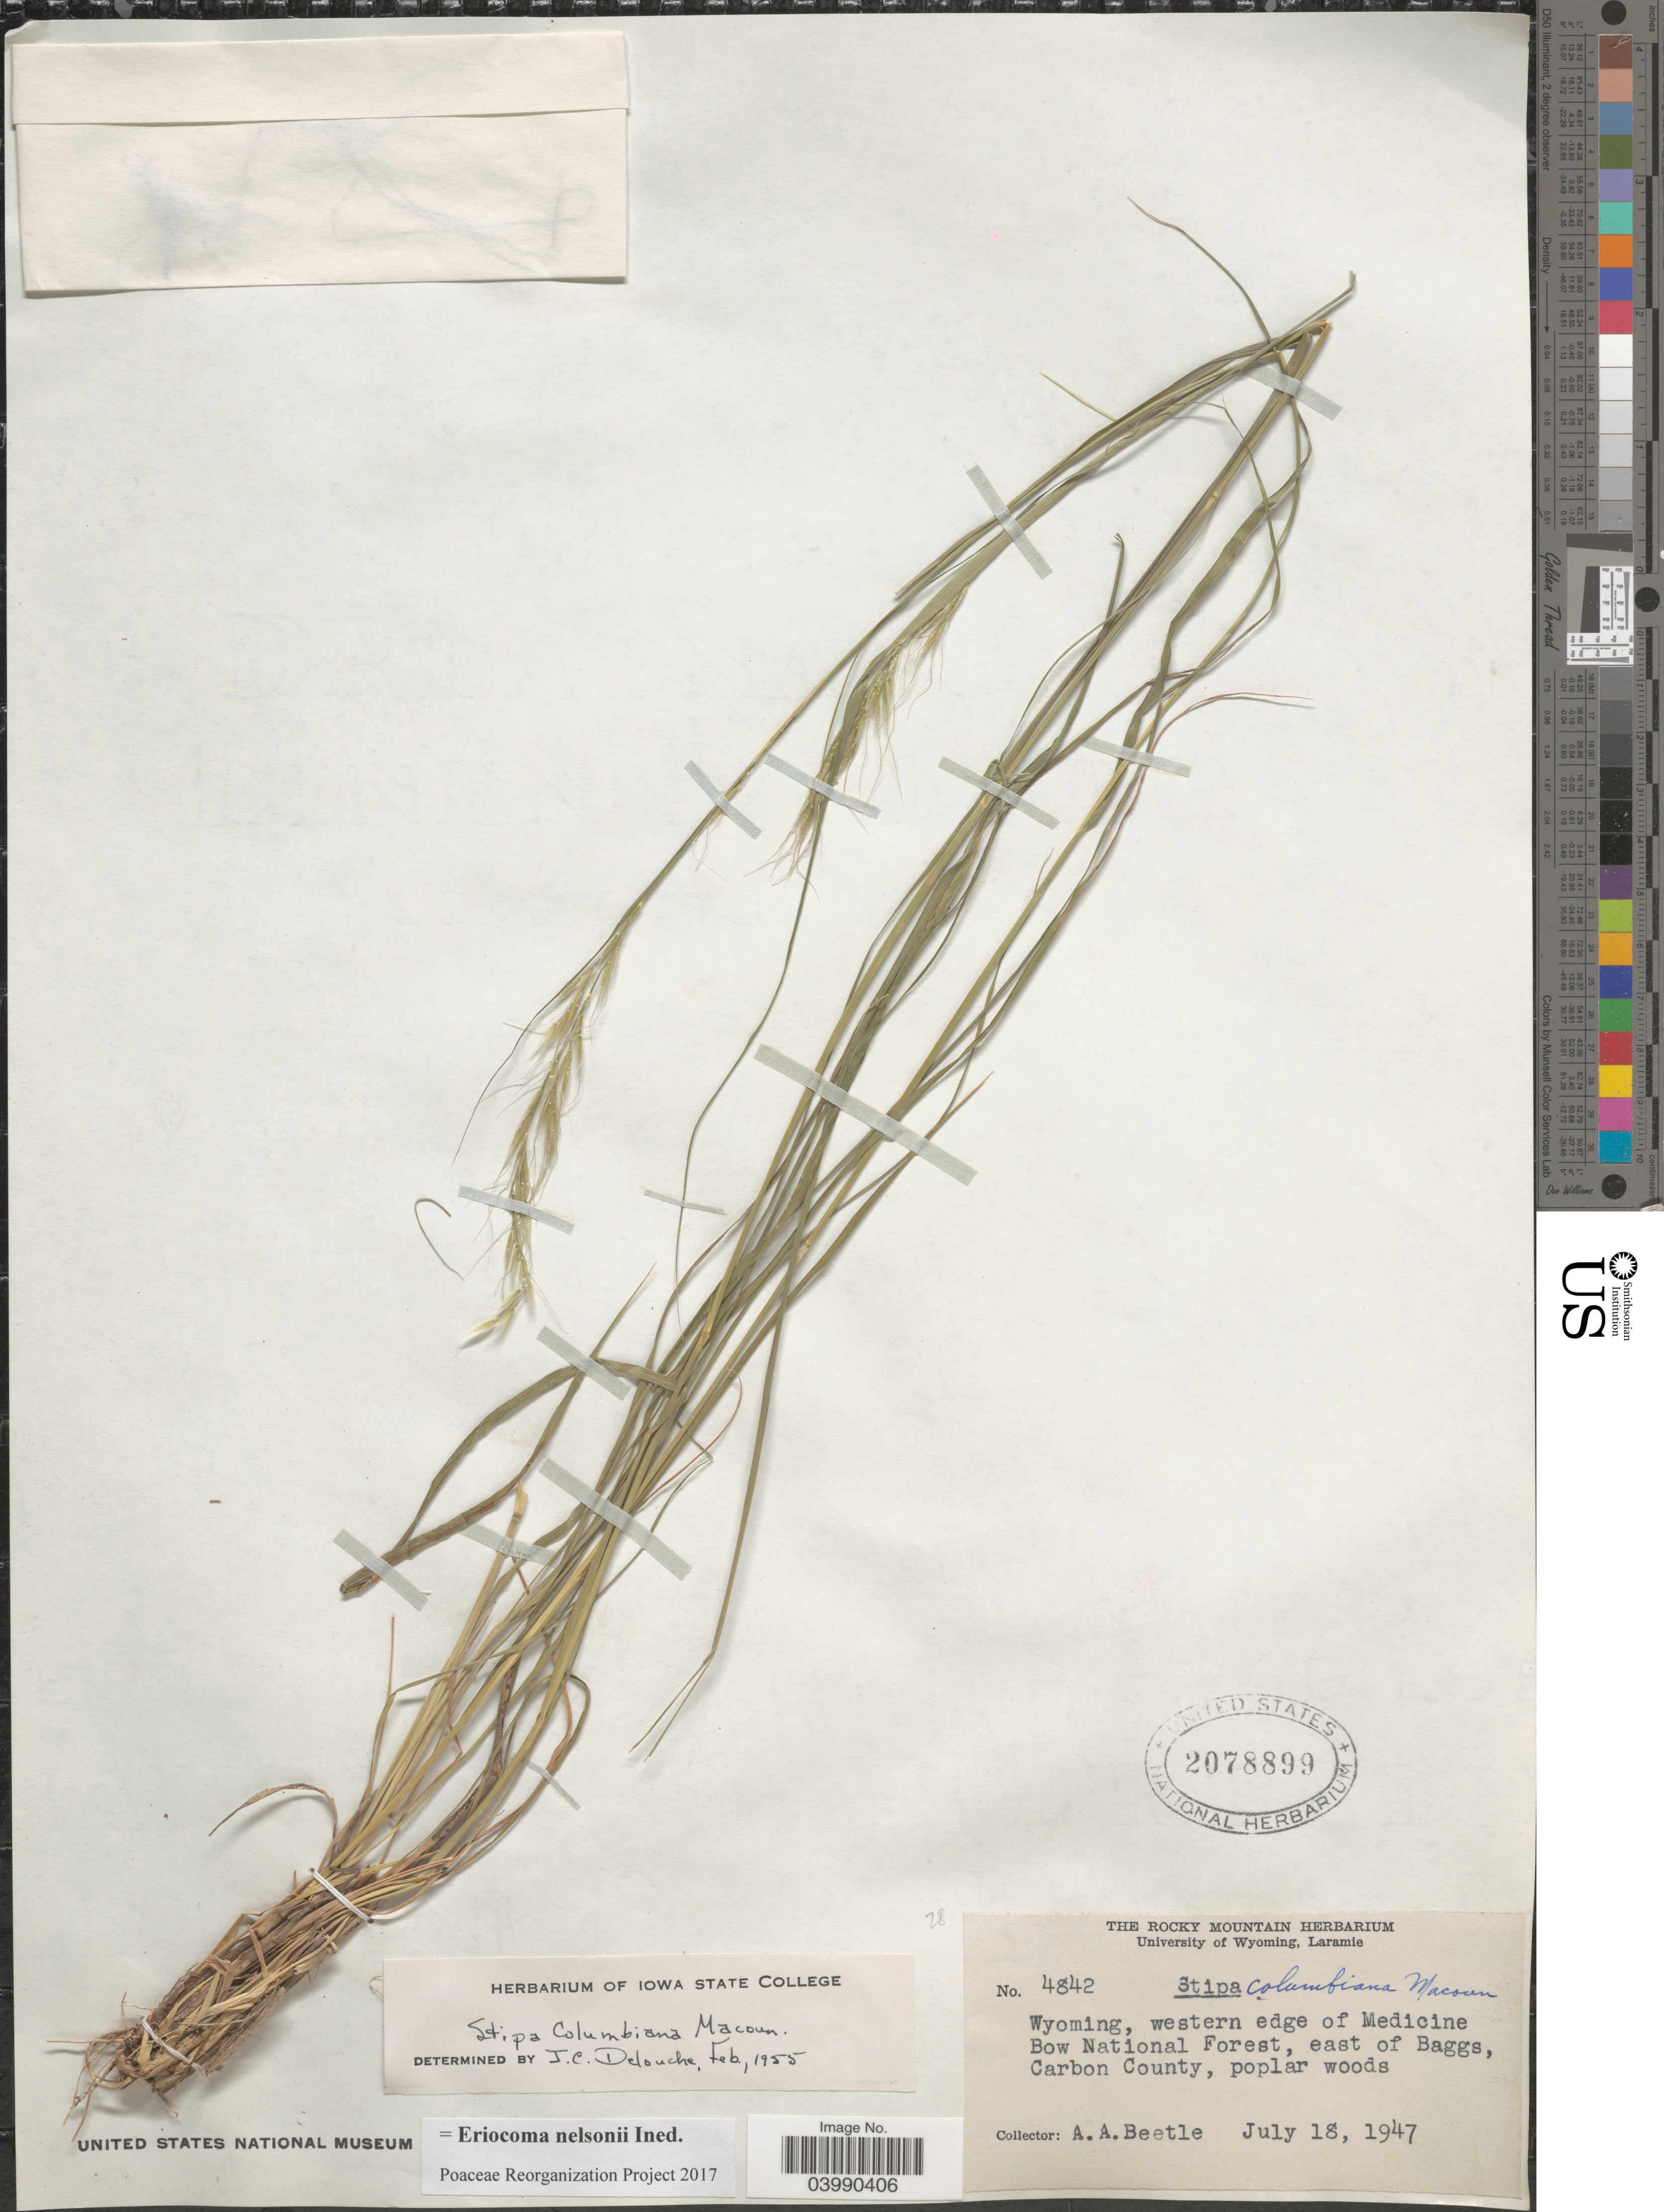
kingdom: Plantae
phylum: Tracheophyta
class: Liliopsida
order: Poales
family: Poaceae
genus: Eriocoma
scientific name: Eriocoma nelsonii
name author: (Scribn.) Romasch.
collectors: A. A. Beetle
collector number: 4842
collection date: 1947-07-18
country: United States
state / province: Wyoming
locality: Western edge of Medicine Bow National Forest, east of Baggs, Carbon County, poplar woods.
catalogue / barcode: US 2078899